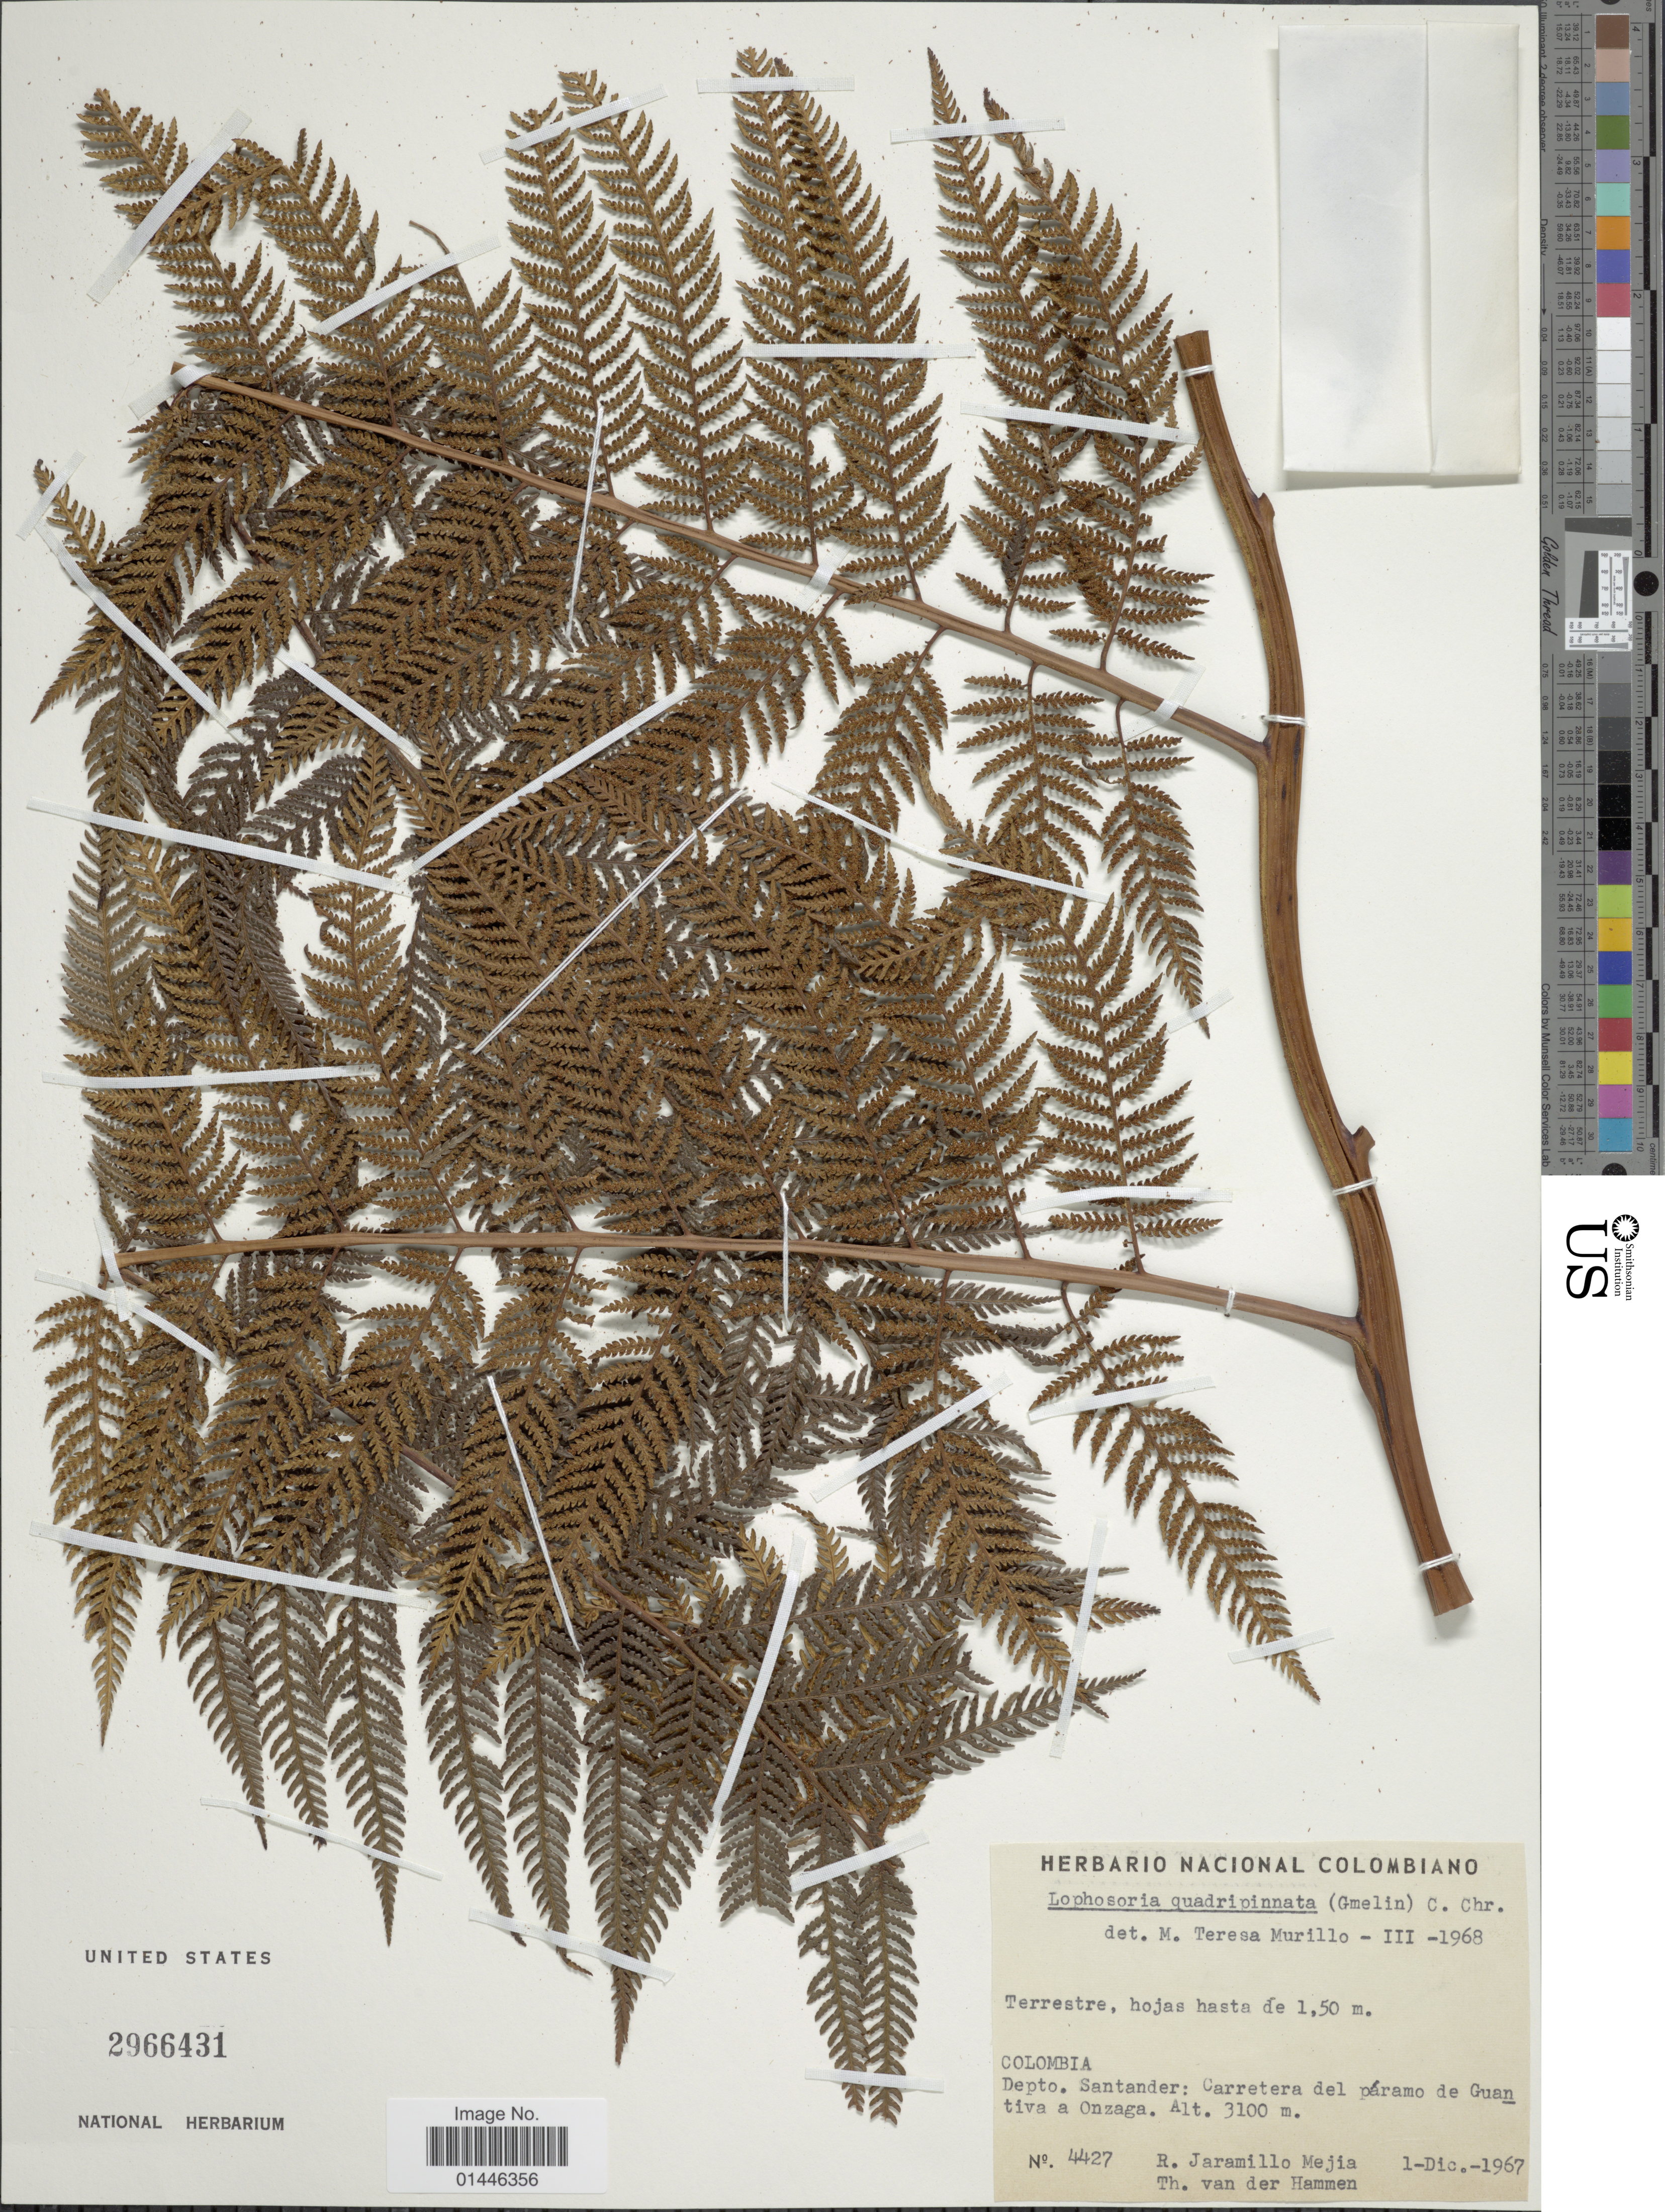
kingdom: Plantae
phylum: Tracheophyta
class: Polypodiopsida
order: Cyatheales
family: Dicksoniaceae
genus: Lophosoria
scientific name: Lophosoria quadripinnata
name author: (J.F. Gmel.) C. Chr.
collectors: R. Jaramillo M. & T. Hammen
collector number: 4427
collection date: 1967-12-01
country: Colombia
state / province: Santander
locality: Carretera del páramo de Guantiva a Onzaga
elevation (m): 3100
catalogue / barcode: US 2966431